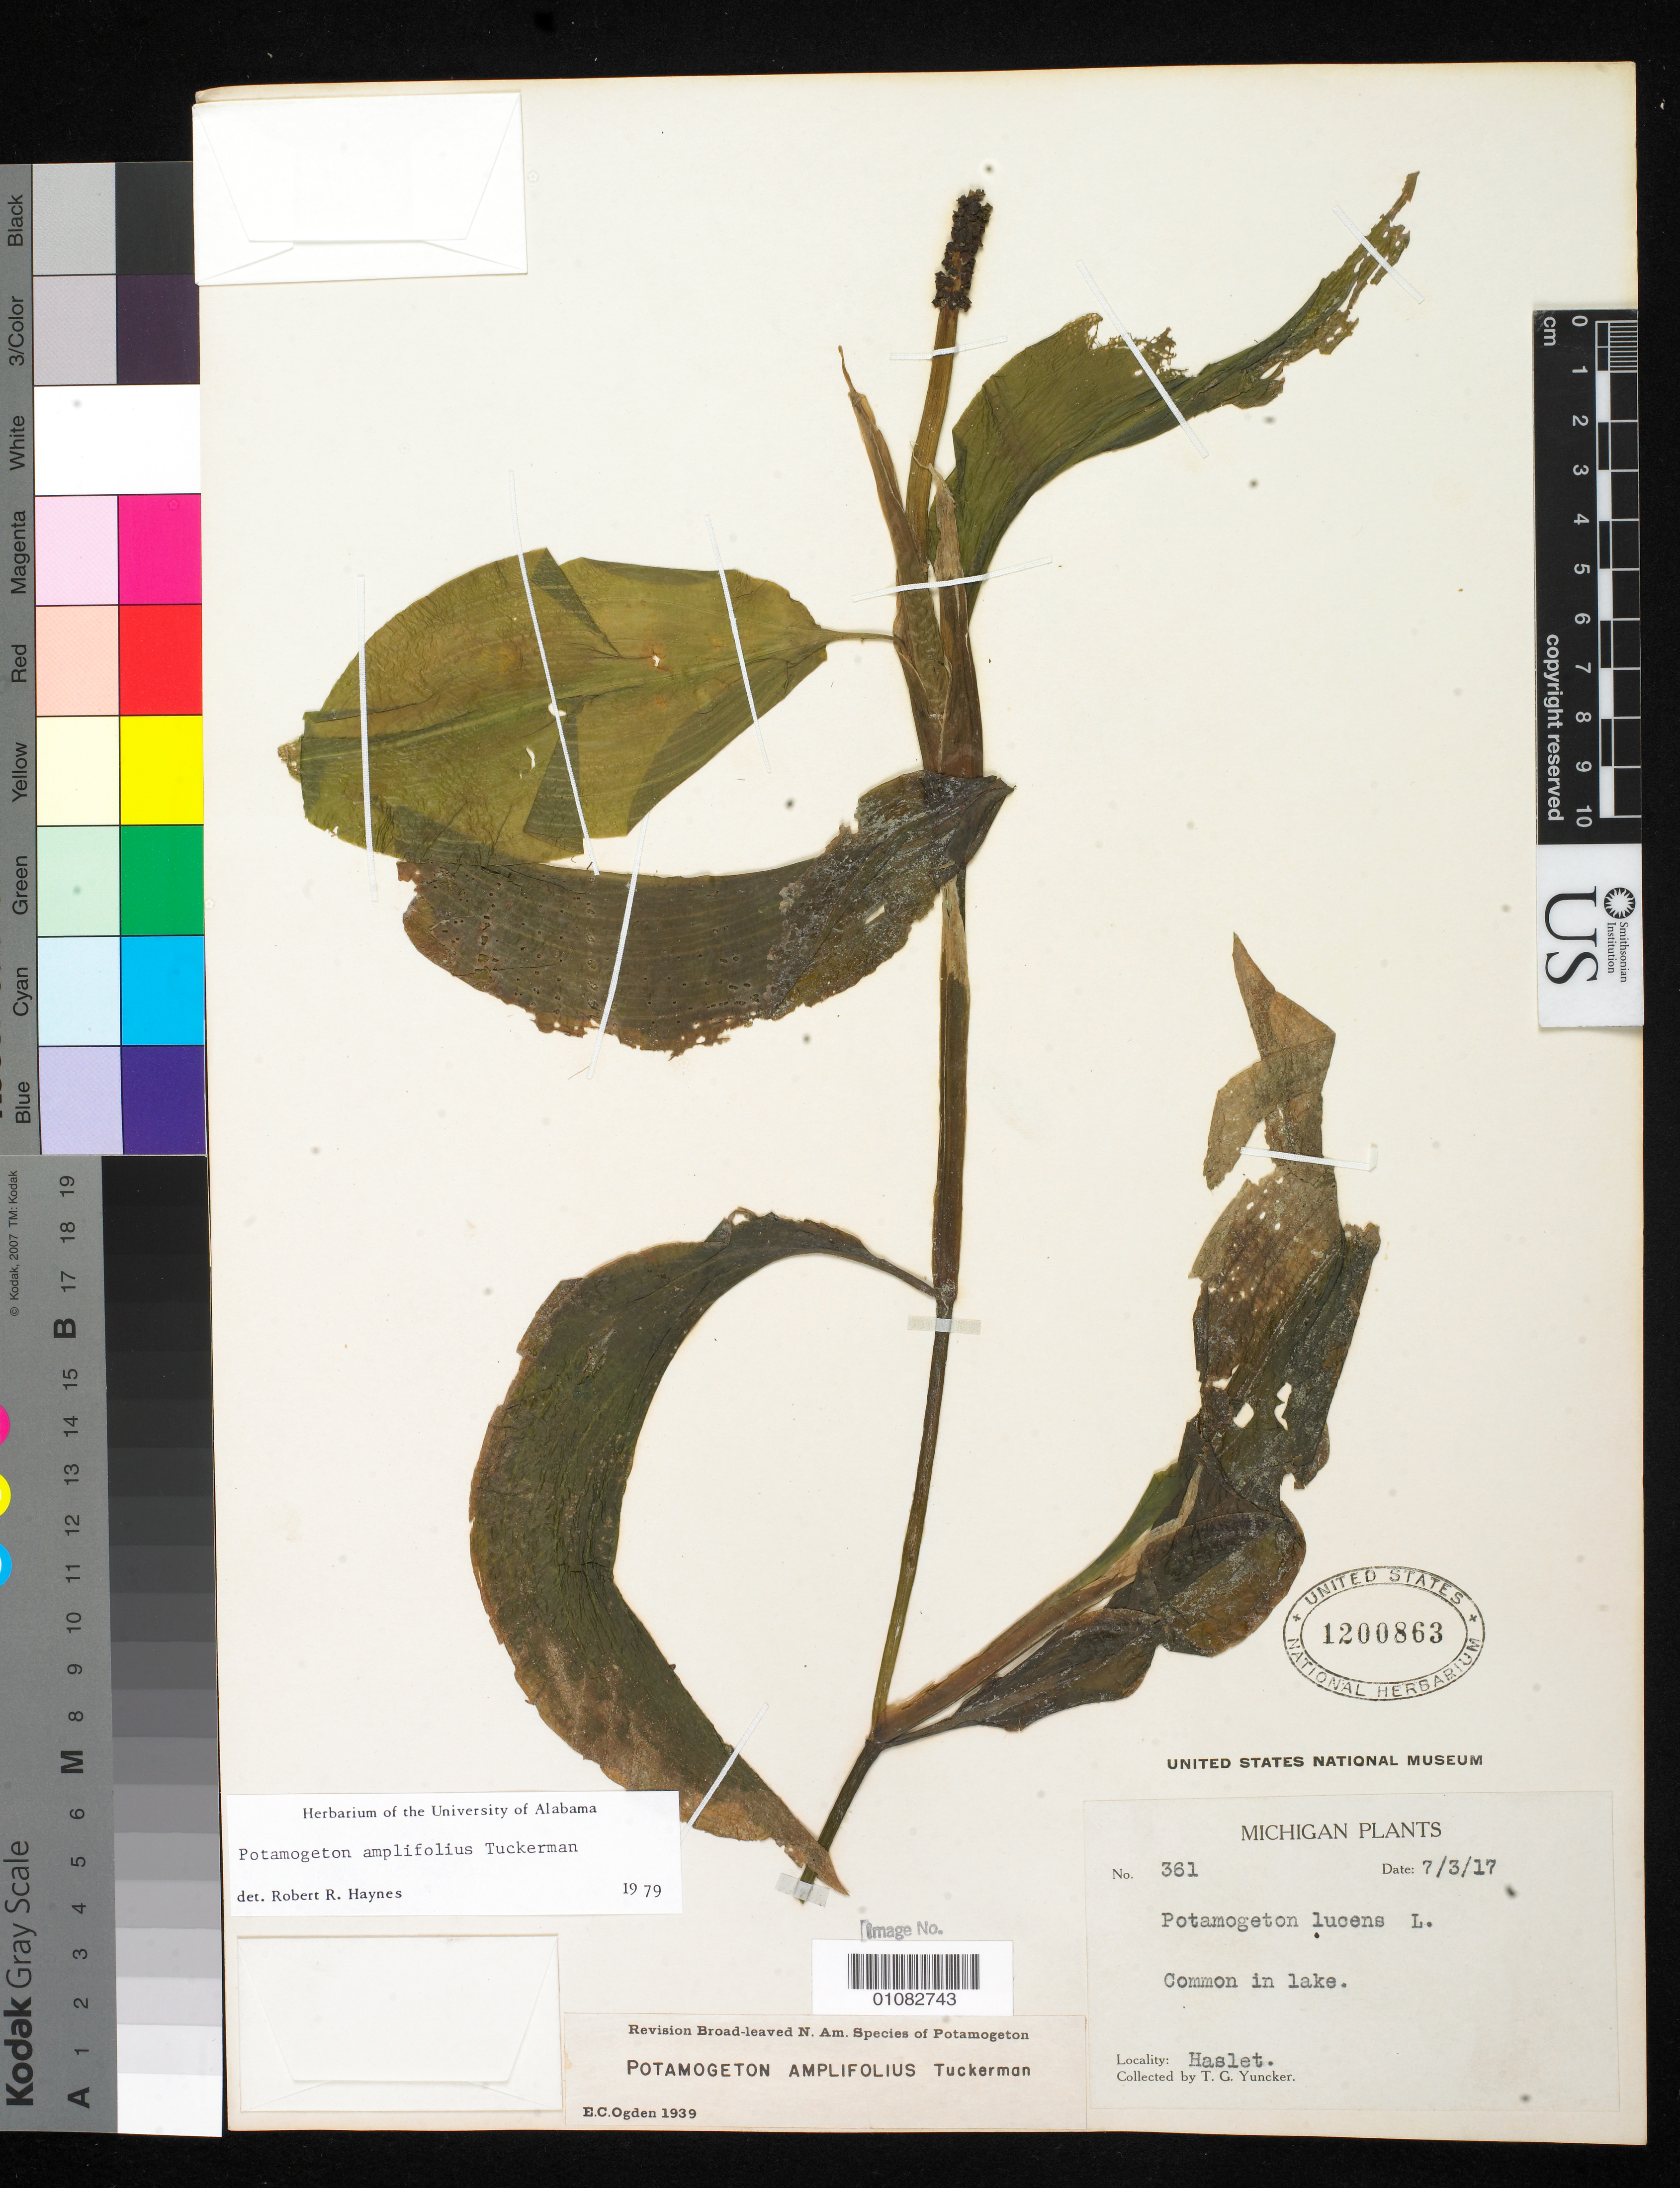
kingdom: Plantae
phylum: Tracheophyta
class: Liliopsida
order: Alismatales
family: Potamogetonaceae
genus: Potamogeton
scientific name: Potamogeton amplifolius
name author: Tuckerm.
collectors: T. G. Yuncker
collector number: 361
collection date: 1917-03-07 or 1917-07-03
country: United States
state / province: Michigan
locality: Haslet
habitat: Common in lake.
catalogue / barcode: US 1200863